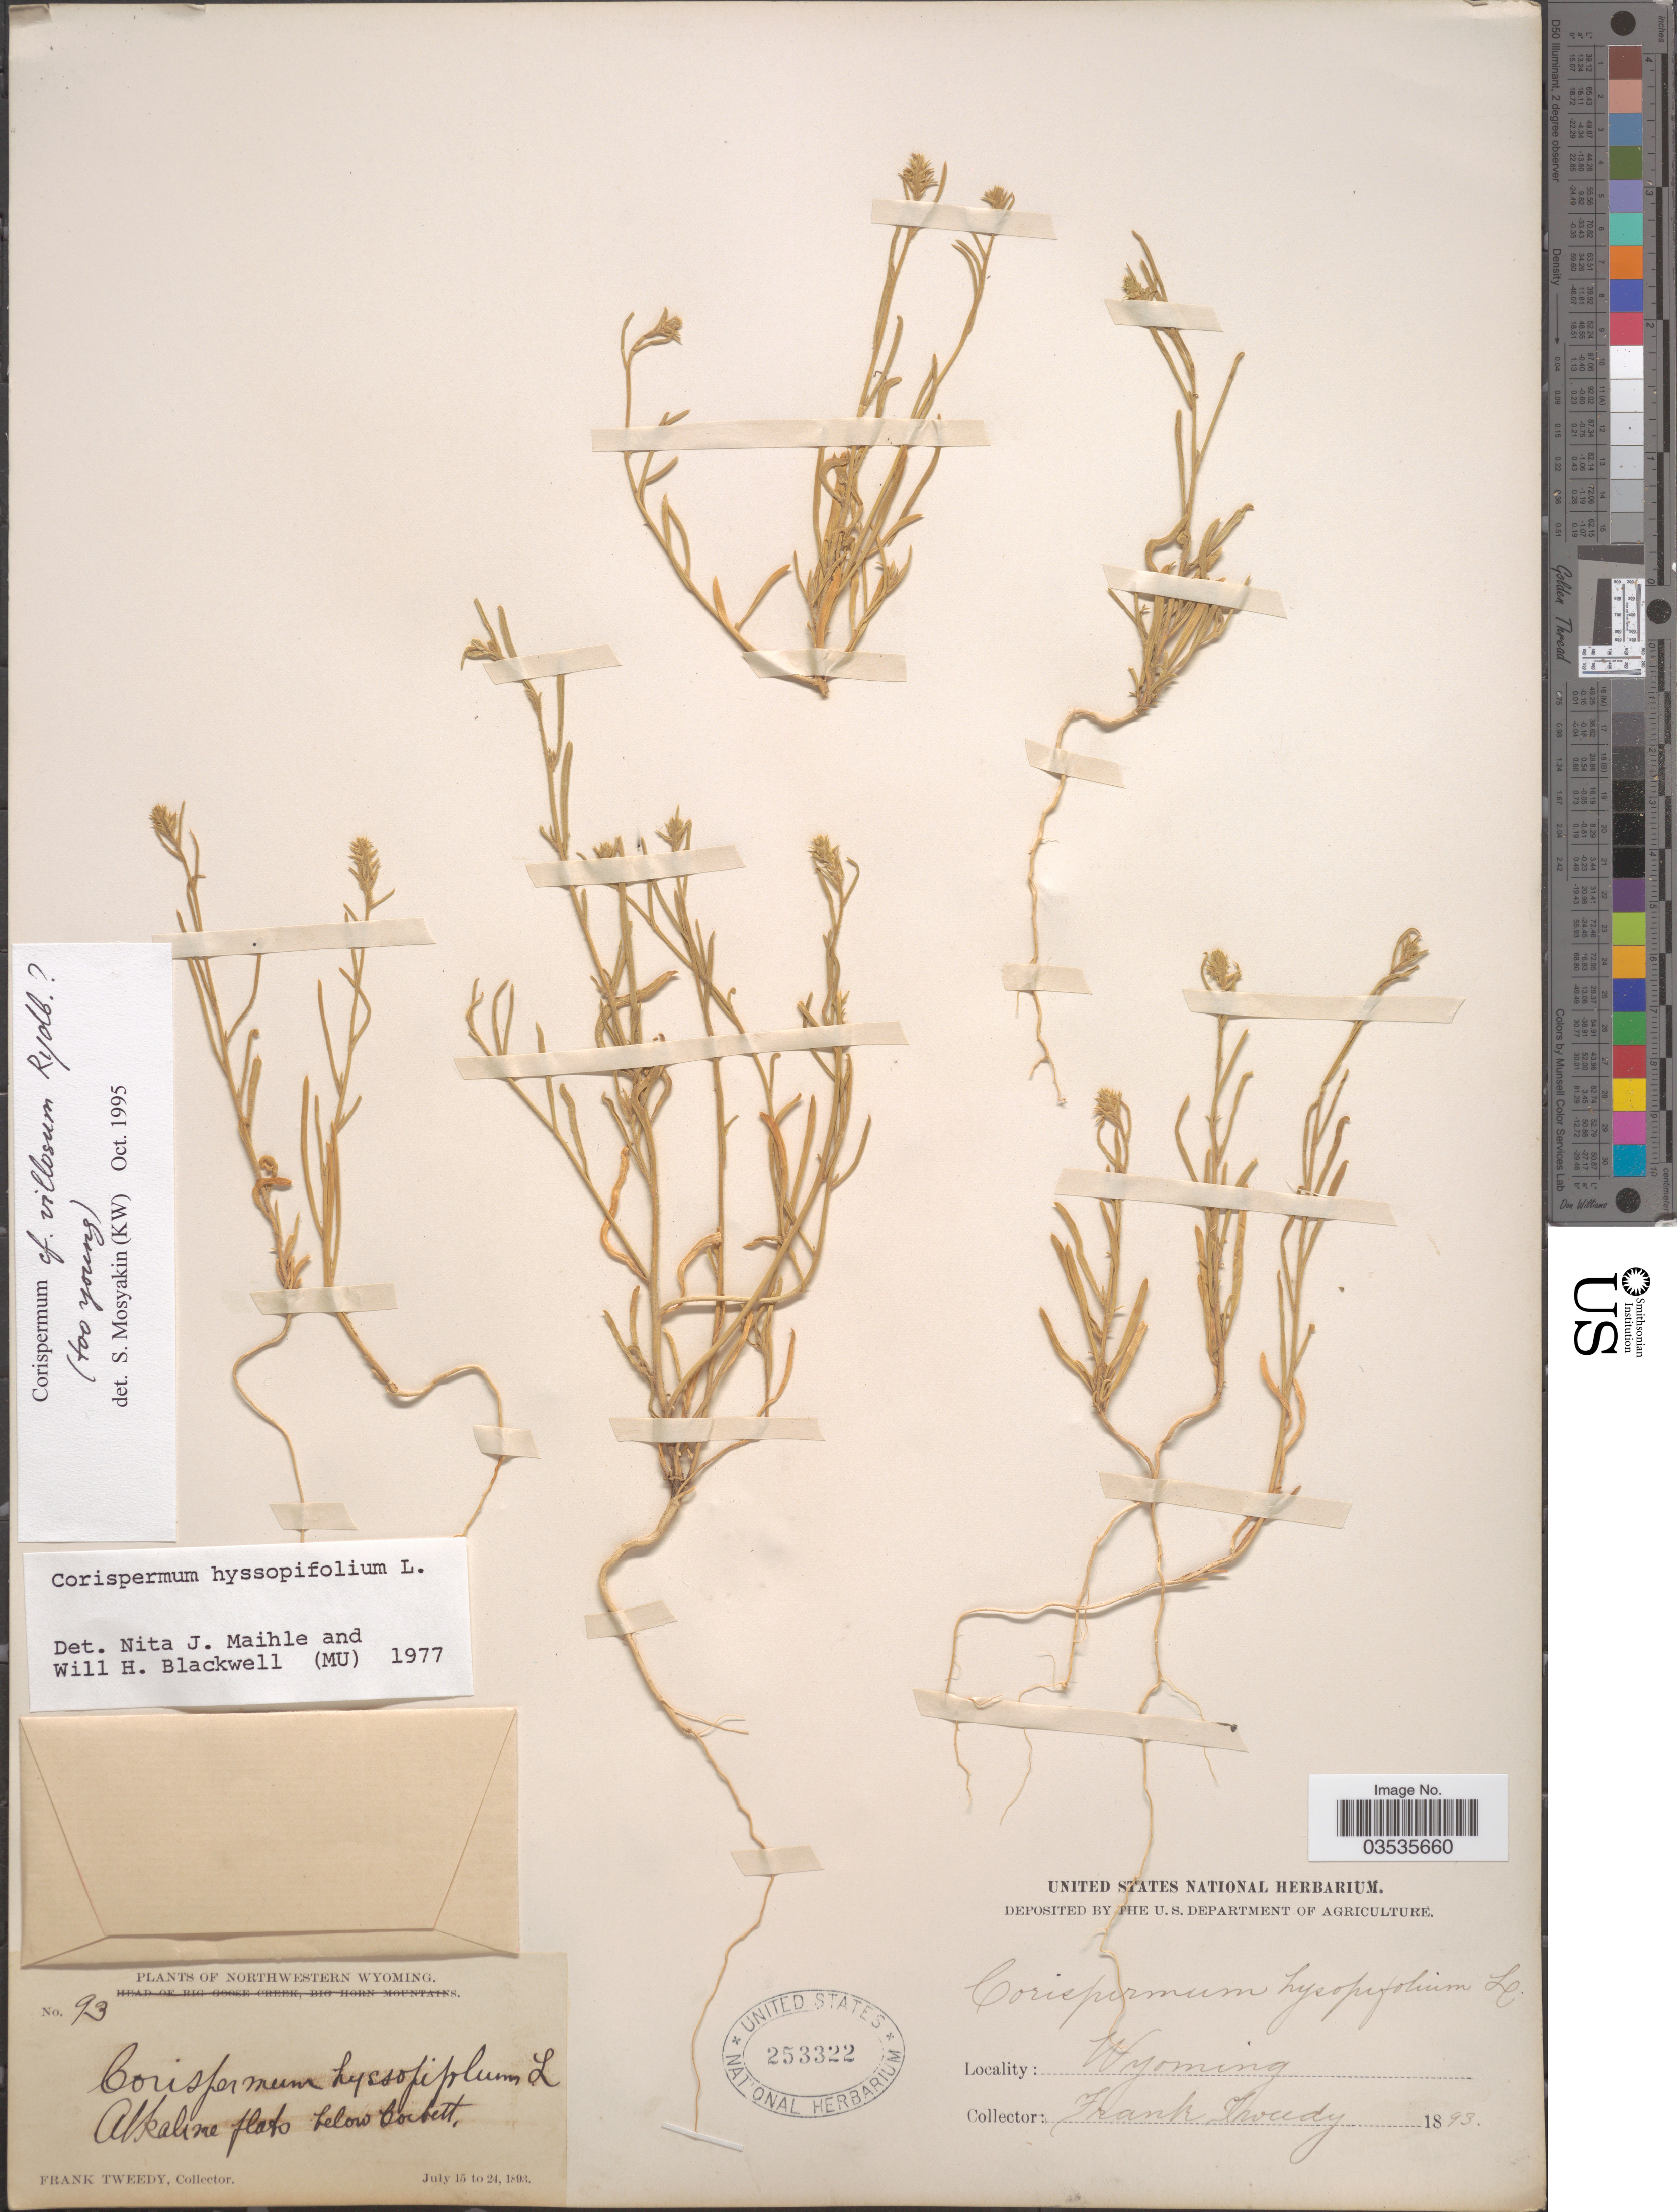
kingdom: Plantae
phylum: Tracheophyta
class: Magnoliopsida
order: Caryophyllales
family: Amaranthaceae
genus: Corispermum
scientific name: Corispermum villosum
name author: Rydb.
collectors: F. Tweedy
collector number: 93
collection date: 1893-07-15/1893-07-24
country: United States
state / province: Wyoming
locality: Northwestern Wyoming. Below Corbett.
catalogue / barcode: US 253322